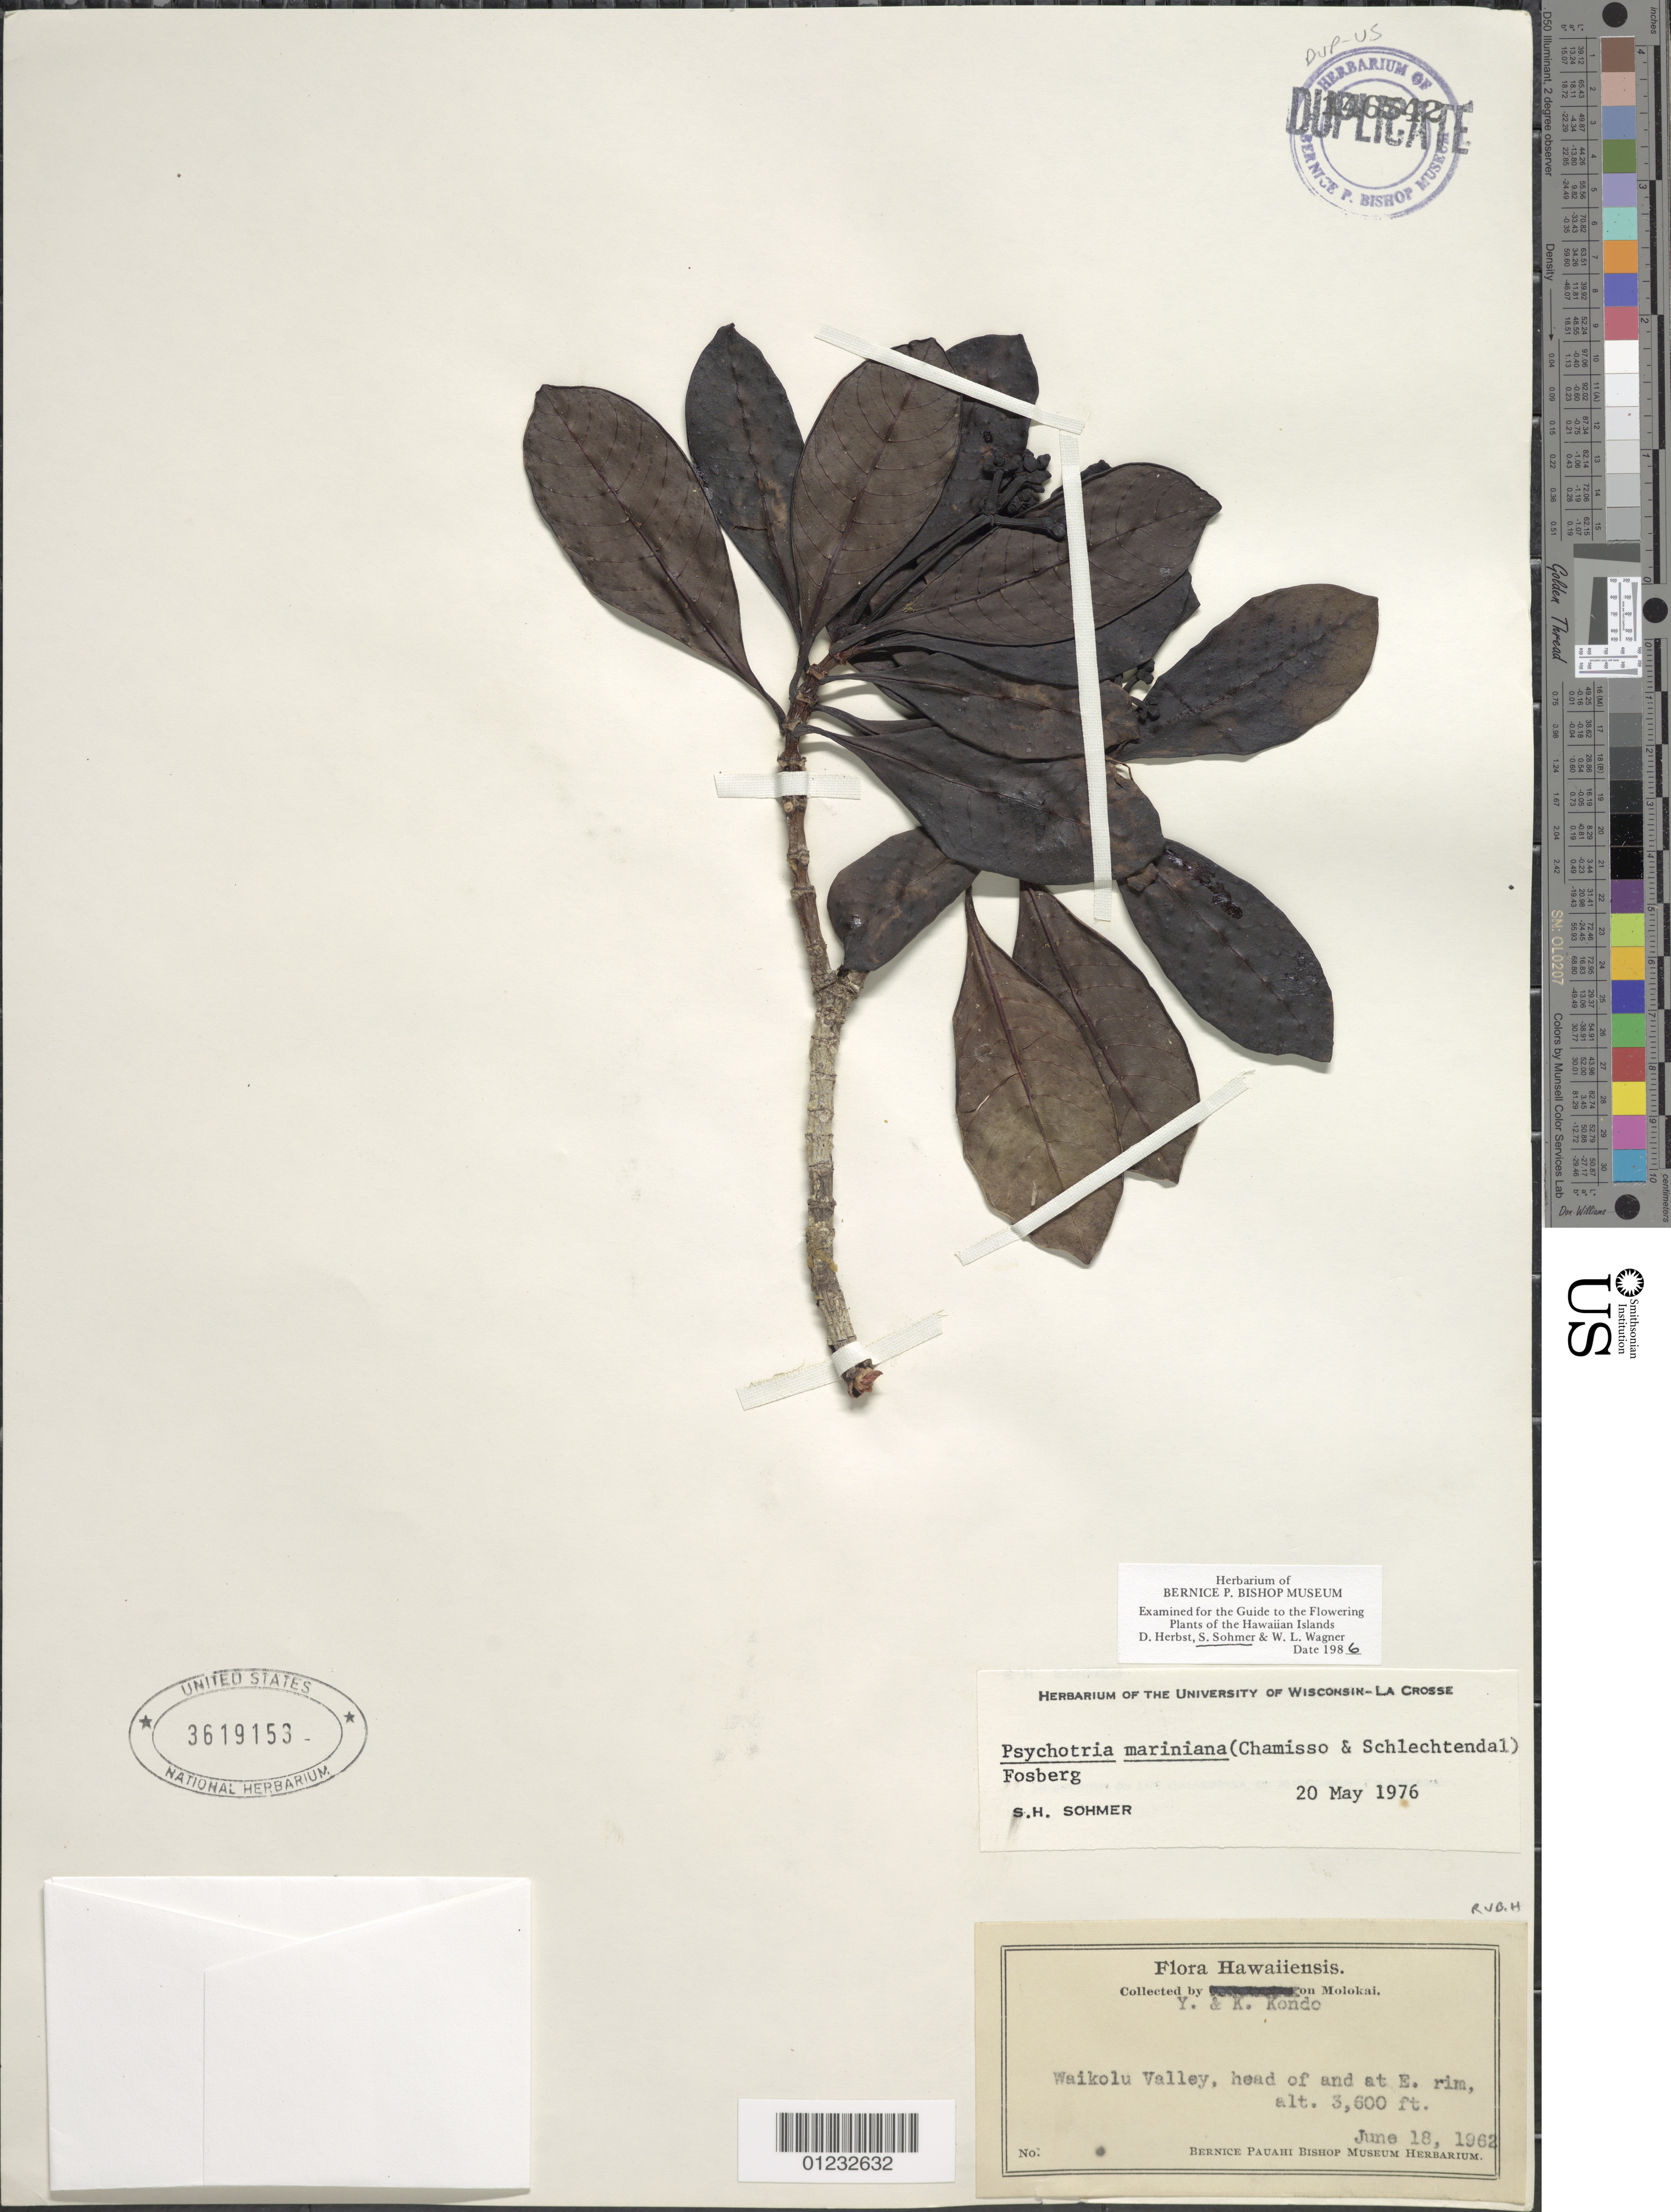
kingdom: Plantae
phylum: Tracheophyta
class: Magnoliopsida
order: Gentianales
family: Rubiaceae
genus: Psychotria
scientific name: Psychotria mariniana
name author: (Cham. & Schltdl.) Fosberg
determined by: Sohmer, S. H.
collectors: Y. Kondo & K. Kondo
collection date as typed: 18 Jun 1962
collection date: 1962-06-18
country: United States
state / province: Hawaii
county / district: Maui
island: Moloka'i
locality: Waikolu Valley, head of and at E rim.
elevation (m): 1097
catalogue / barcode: US 3619153